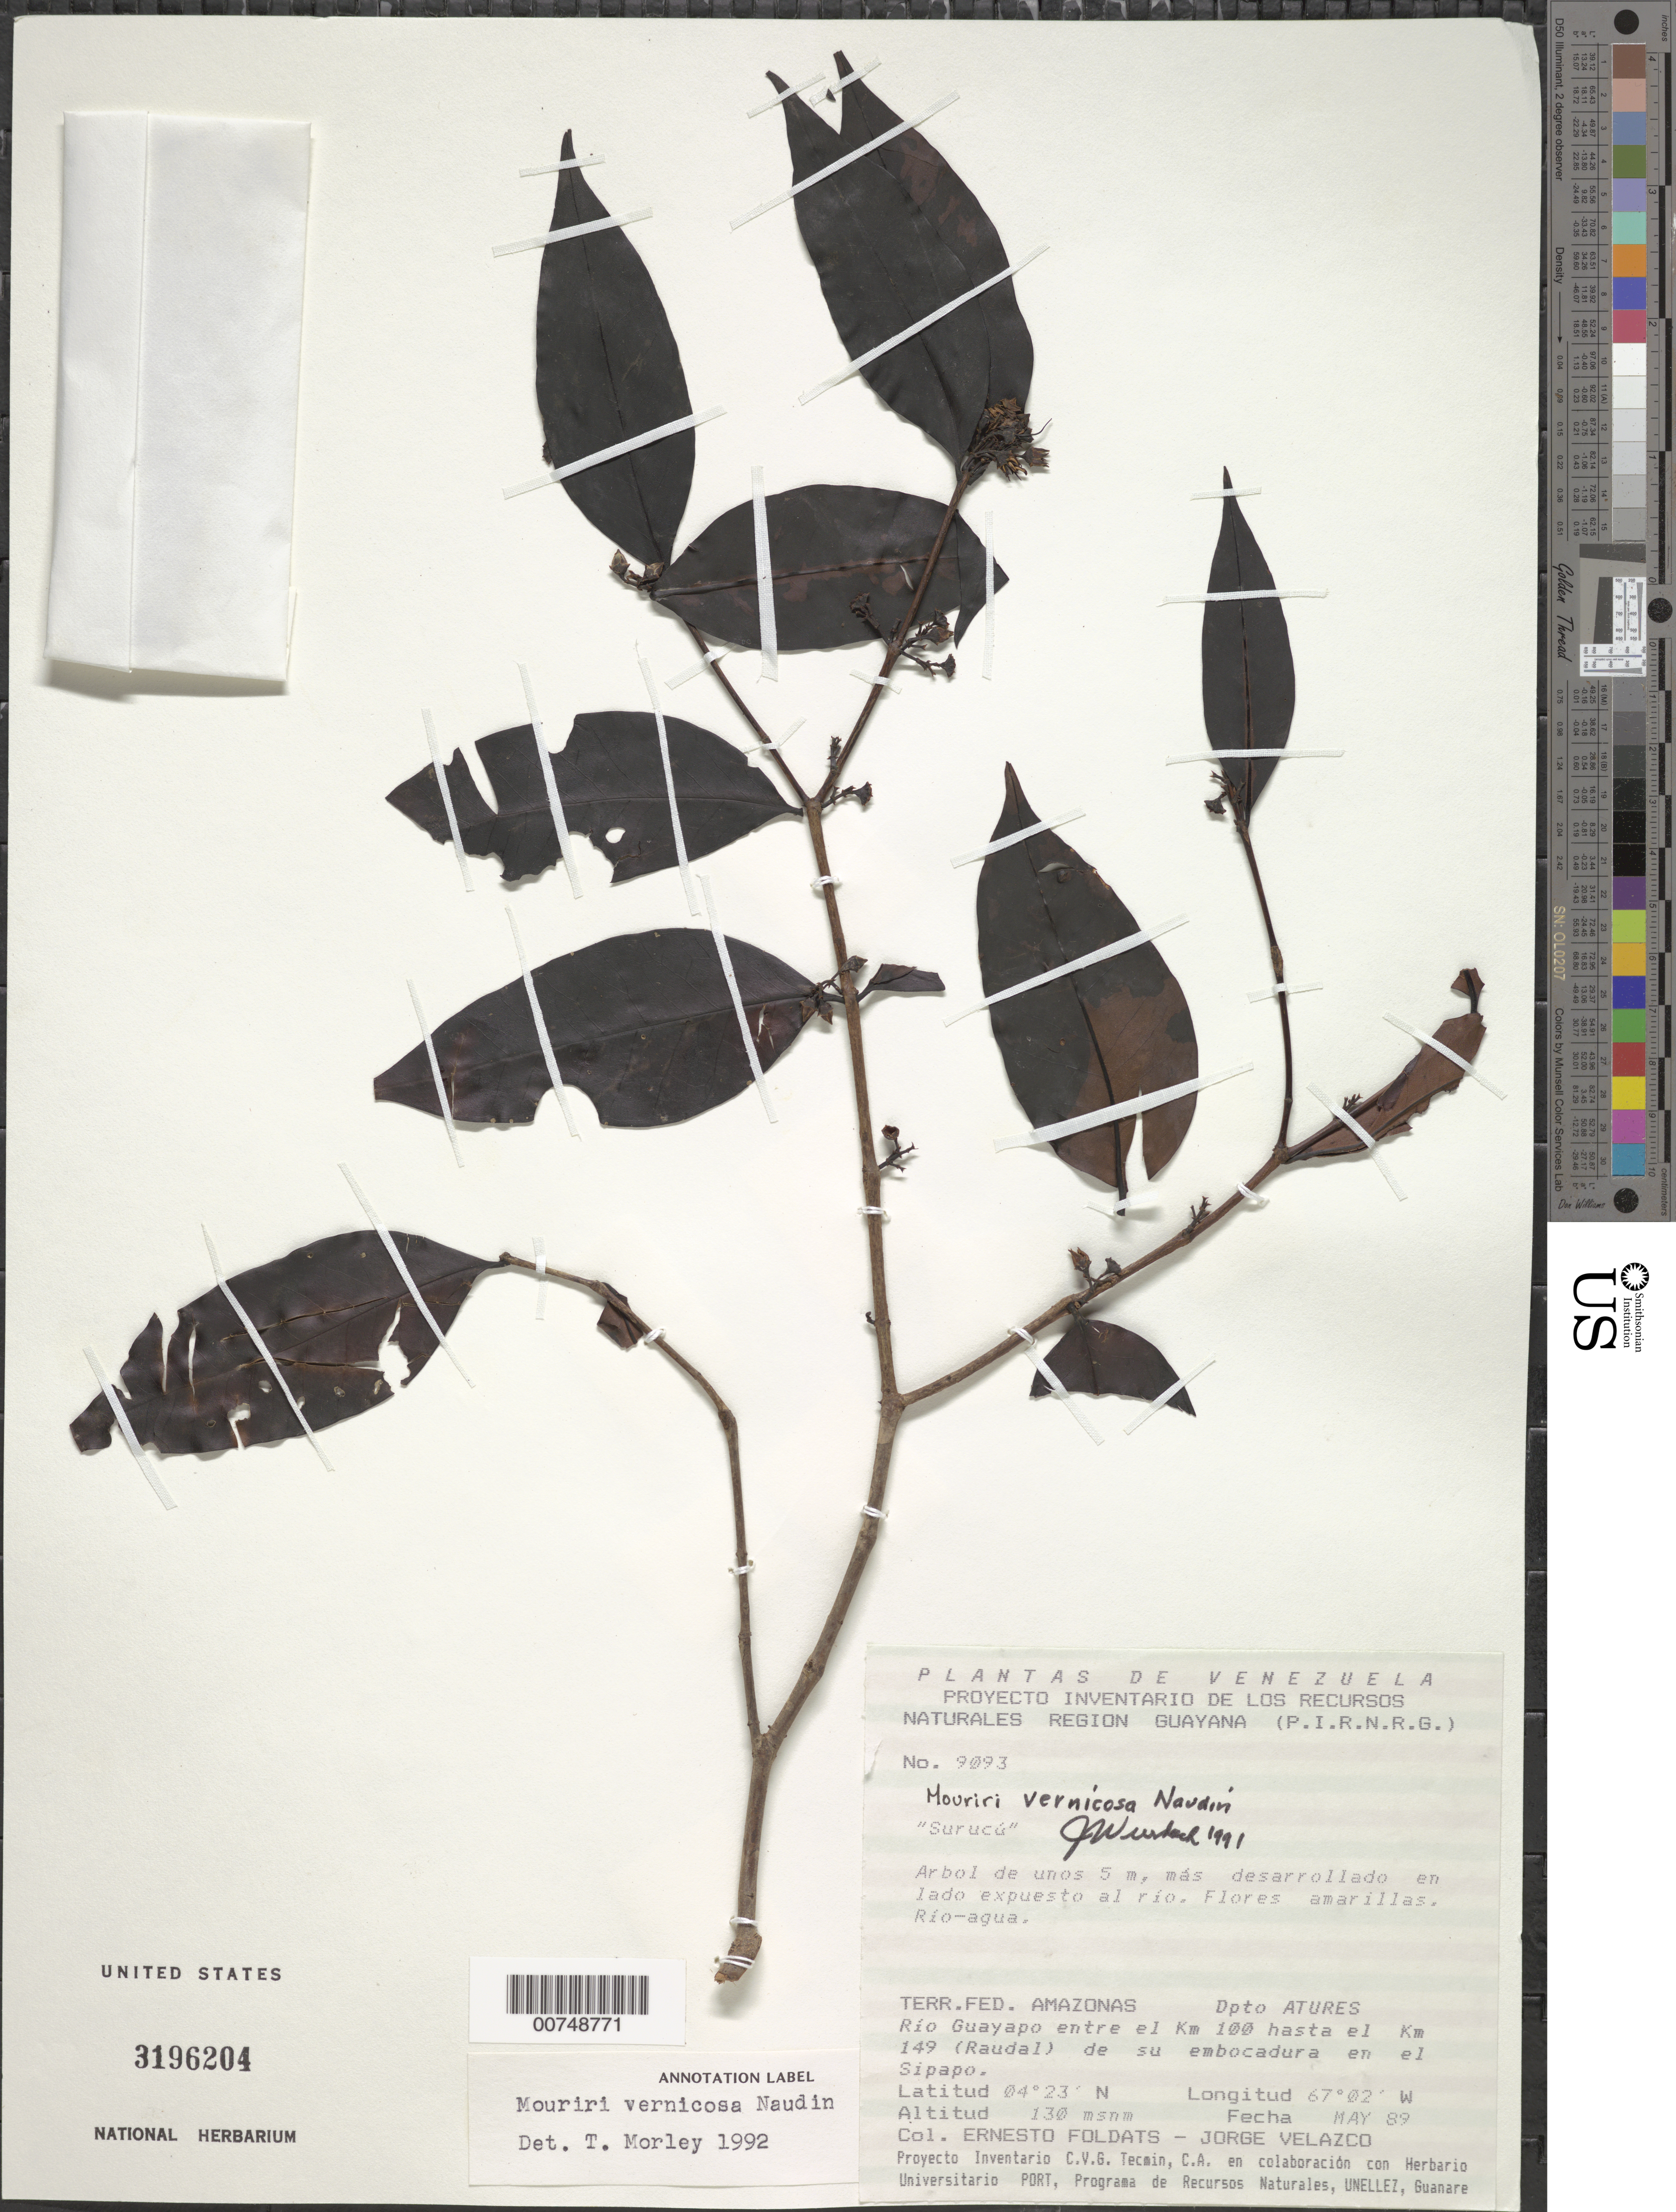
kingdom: Plantae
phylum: Tracheophyta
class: Magnoliopsida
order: Myrtales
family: Melastomataceae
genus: Mouriri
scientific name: Mouriri vernicosa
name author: Naudin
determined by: Morley, T.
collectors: E. Foldats & J. Velazco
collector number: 9093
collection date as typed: May-89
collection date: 1989-05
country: Venezuela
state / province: Amazonas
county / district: Atures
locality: Río Guaypo entre el Km 100 hasta el km 149 (Raudal) de su embocadura en el Sipapo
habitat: Lado expuesto al rio; rio-agua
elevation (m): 130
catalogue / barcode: US 3196204